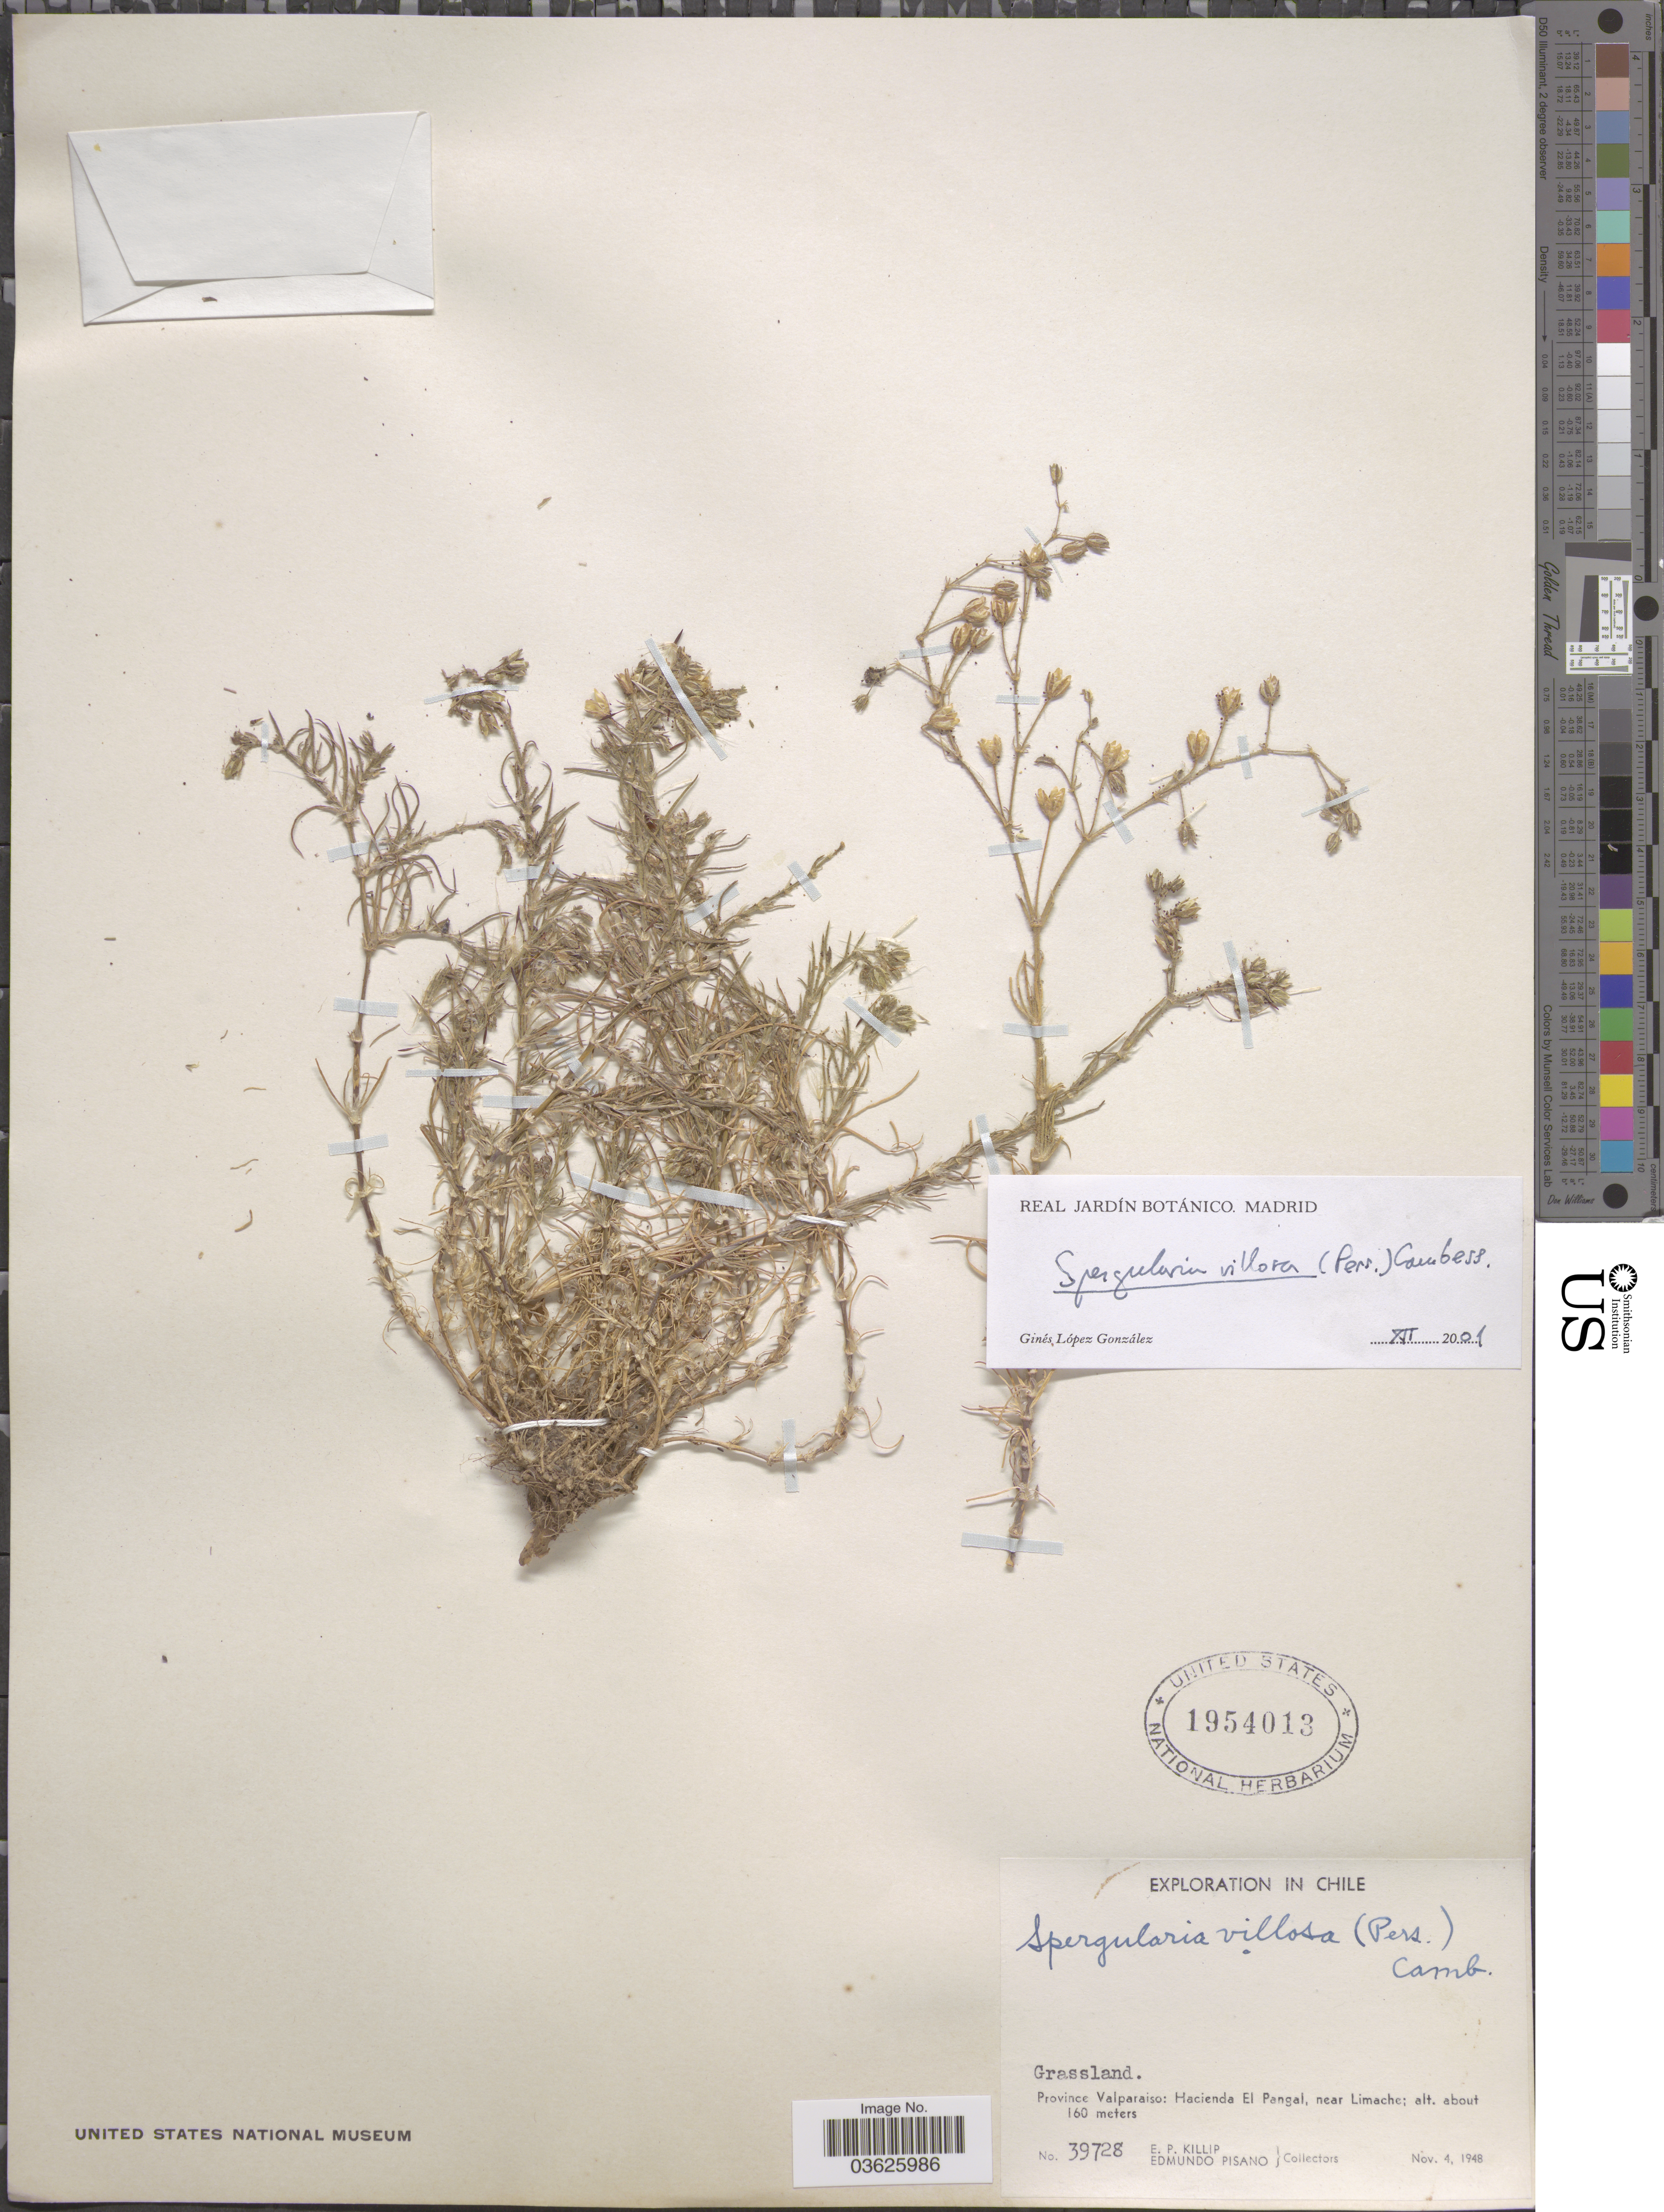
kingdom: Plantae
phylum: Tracheophyta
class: Magnoliopsida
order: Caryophyllales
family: Caryophyllaceae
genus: Spergularia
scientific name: Spergularia villosa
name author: (Pers.) Cambess.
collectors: E. P. Killip & E. Pisano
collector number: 39728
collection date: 1948-11-04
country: Chile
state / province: Valparaíso (V)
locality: Grassland. Province Valparaiso: Hacienda El Pangal, near Limache.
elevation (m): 160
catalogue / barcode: US 1954013